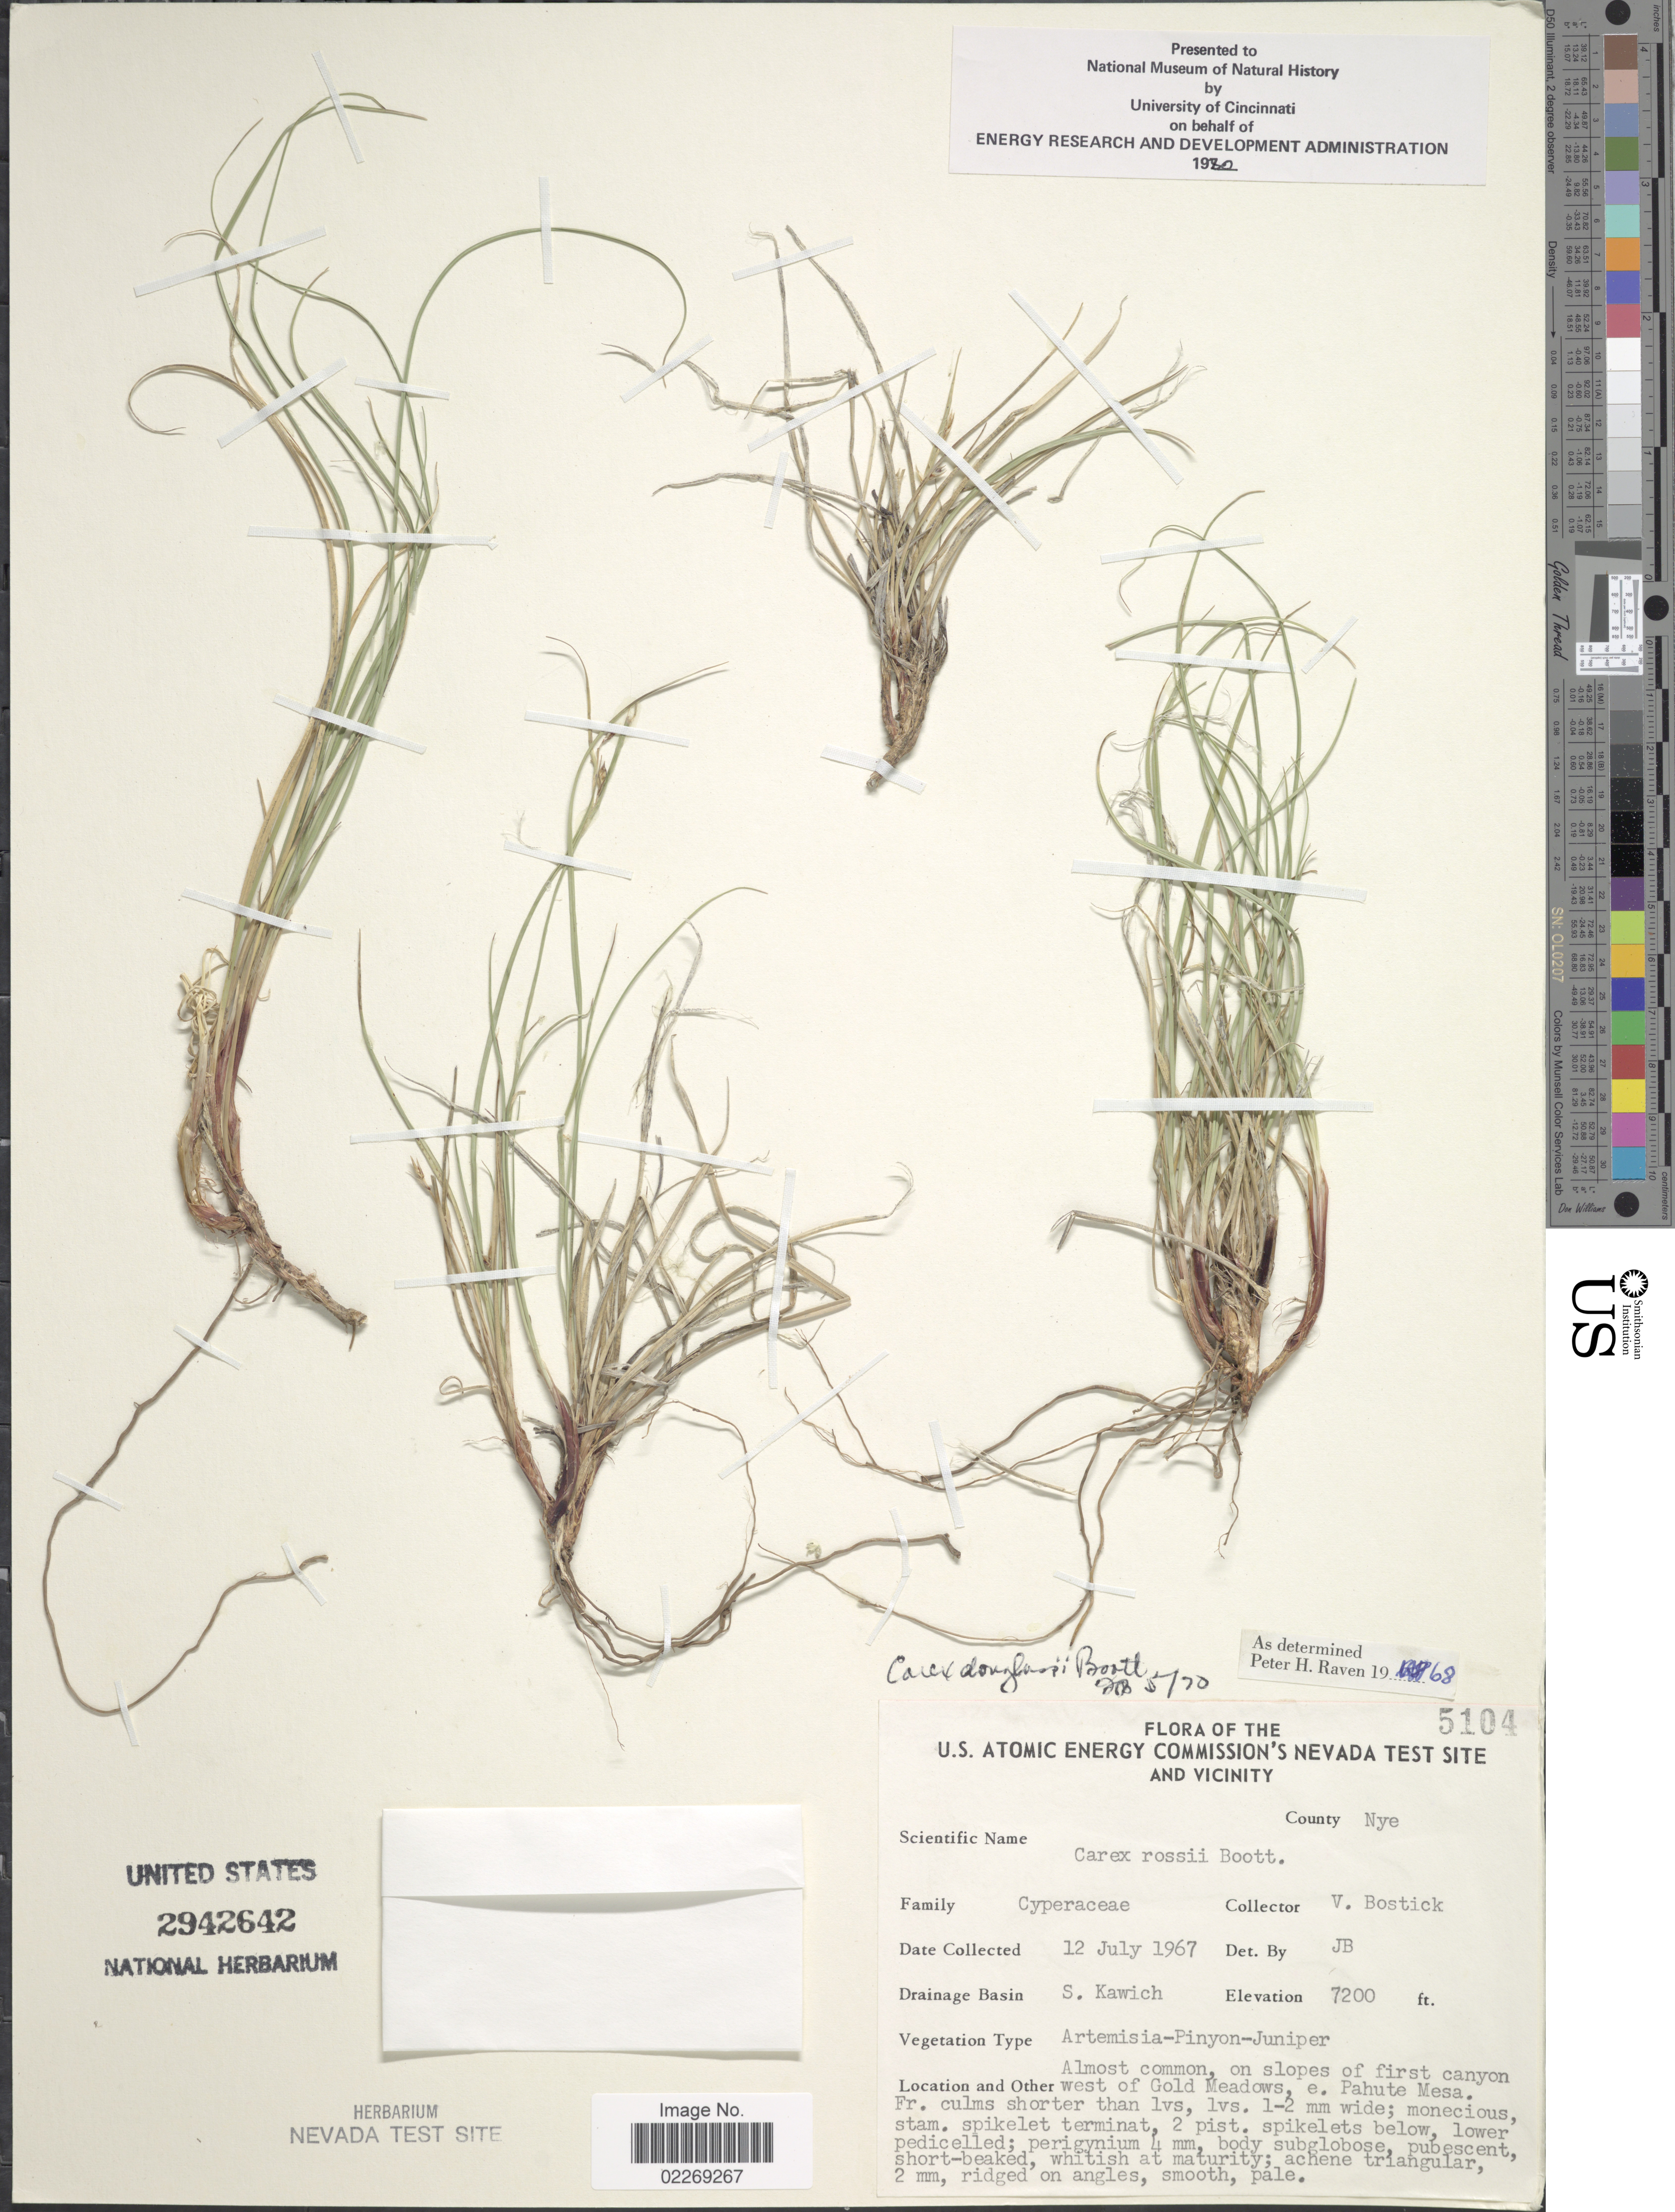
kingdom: Plantae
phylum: Tracheophyta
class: Liliopsida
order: Poales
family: Cyperaceae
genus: Carex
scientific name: Carex douglasii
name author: Boott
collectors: V. Bostick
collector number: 5104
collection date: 1967-07-12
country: United States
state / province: Nevada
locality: U.S. Atomic Energy Commission's Nevada Test Site and vicinity. County Nye. On slopes of first canyon west of Gold Meadows, e. Pahute Mesa.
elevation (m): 2195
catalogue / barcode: US 2942642